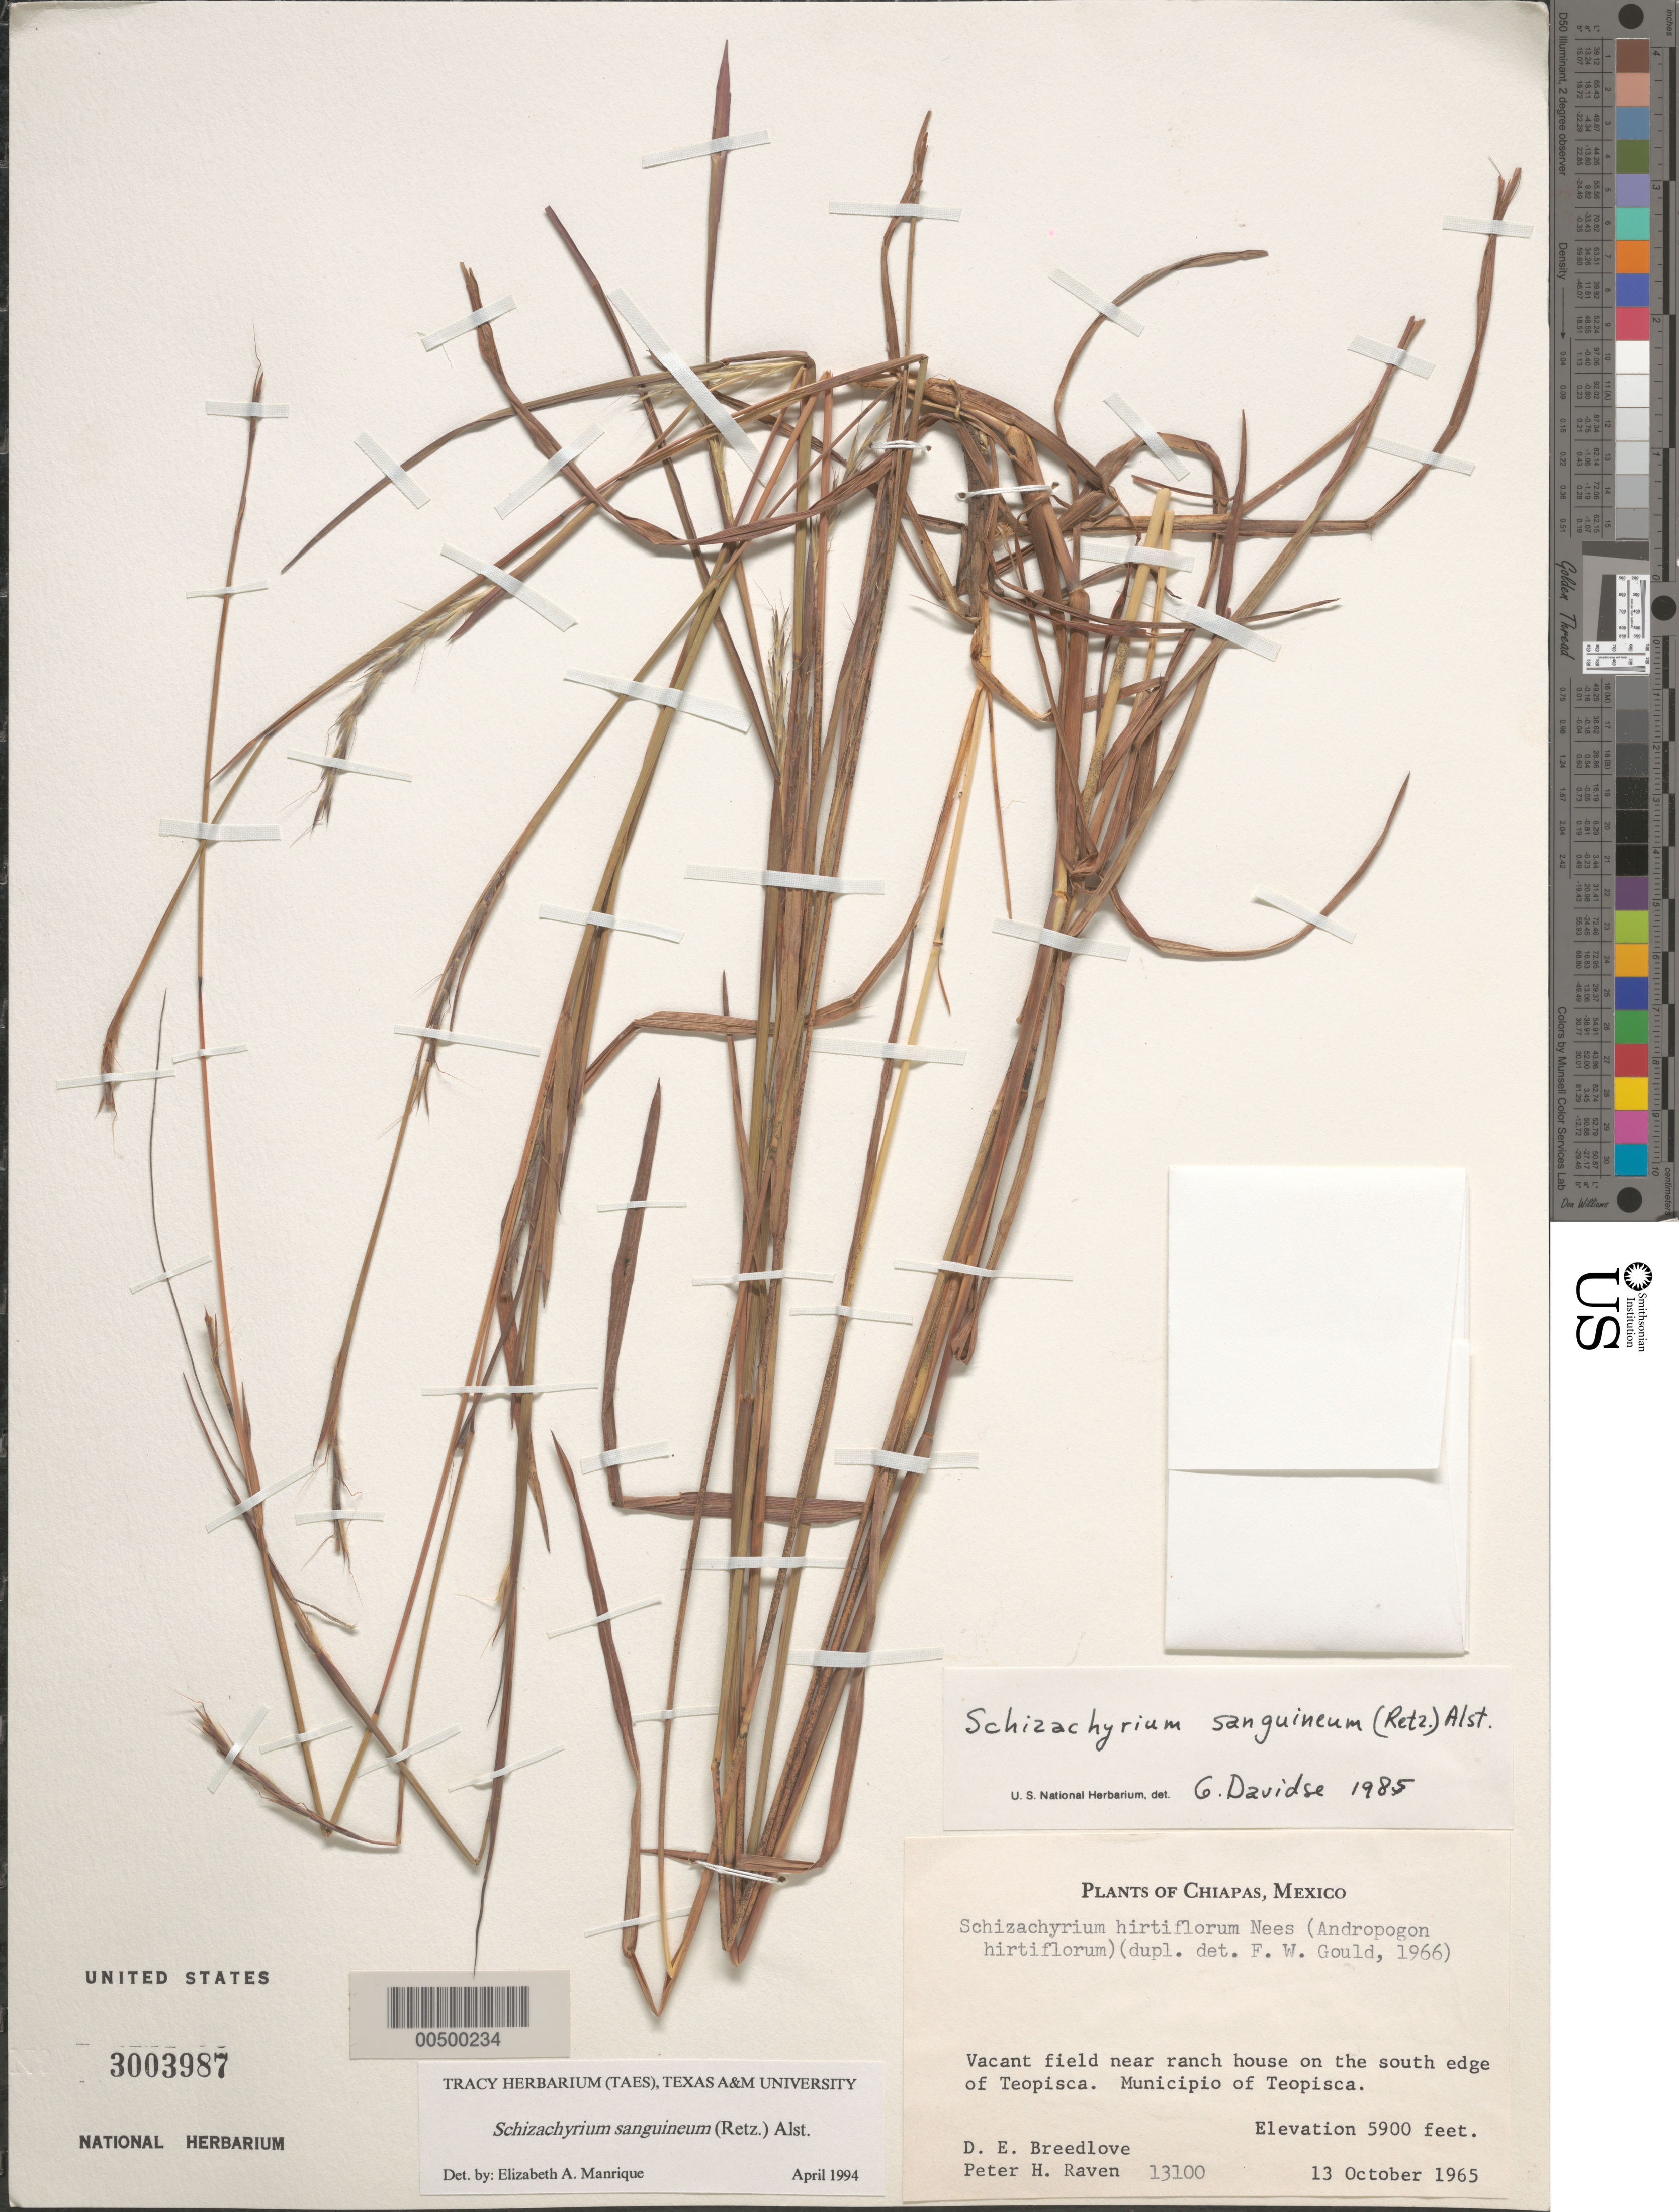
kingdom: Plantae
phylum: Tracheophyta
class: Liliopsida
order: Poales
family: Poaceae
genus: Schizachyrium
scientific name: Schizachyrium sanguineum var. sanguineum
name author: (Retz.) Alston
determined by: Manrique, E. A.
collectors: D. E. Breedlove & P. H. Raven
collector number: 13100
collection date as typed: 13 Oct 1965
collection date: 1965-10-13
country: Mexico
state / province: Chiapas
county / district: Teopisca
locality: S edge of Teopisca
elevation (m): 1798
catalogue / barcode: US 3003987